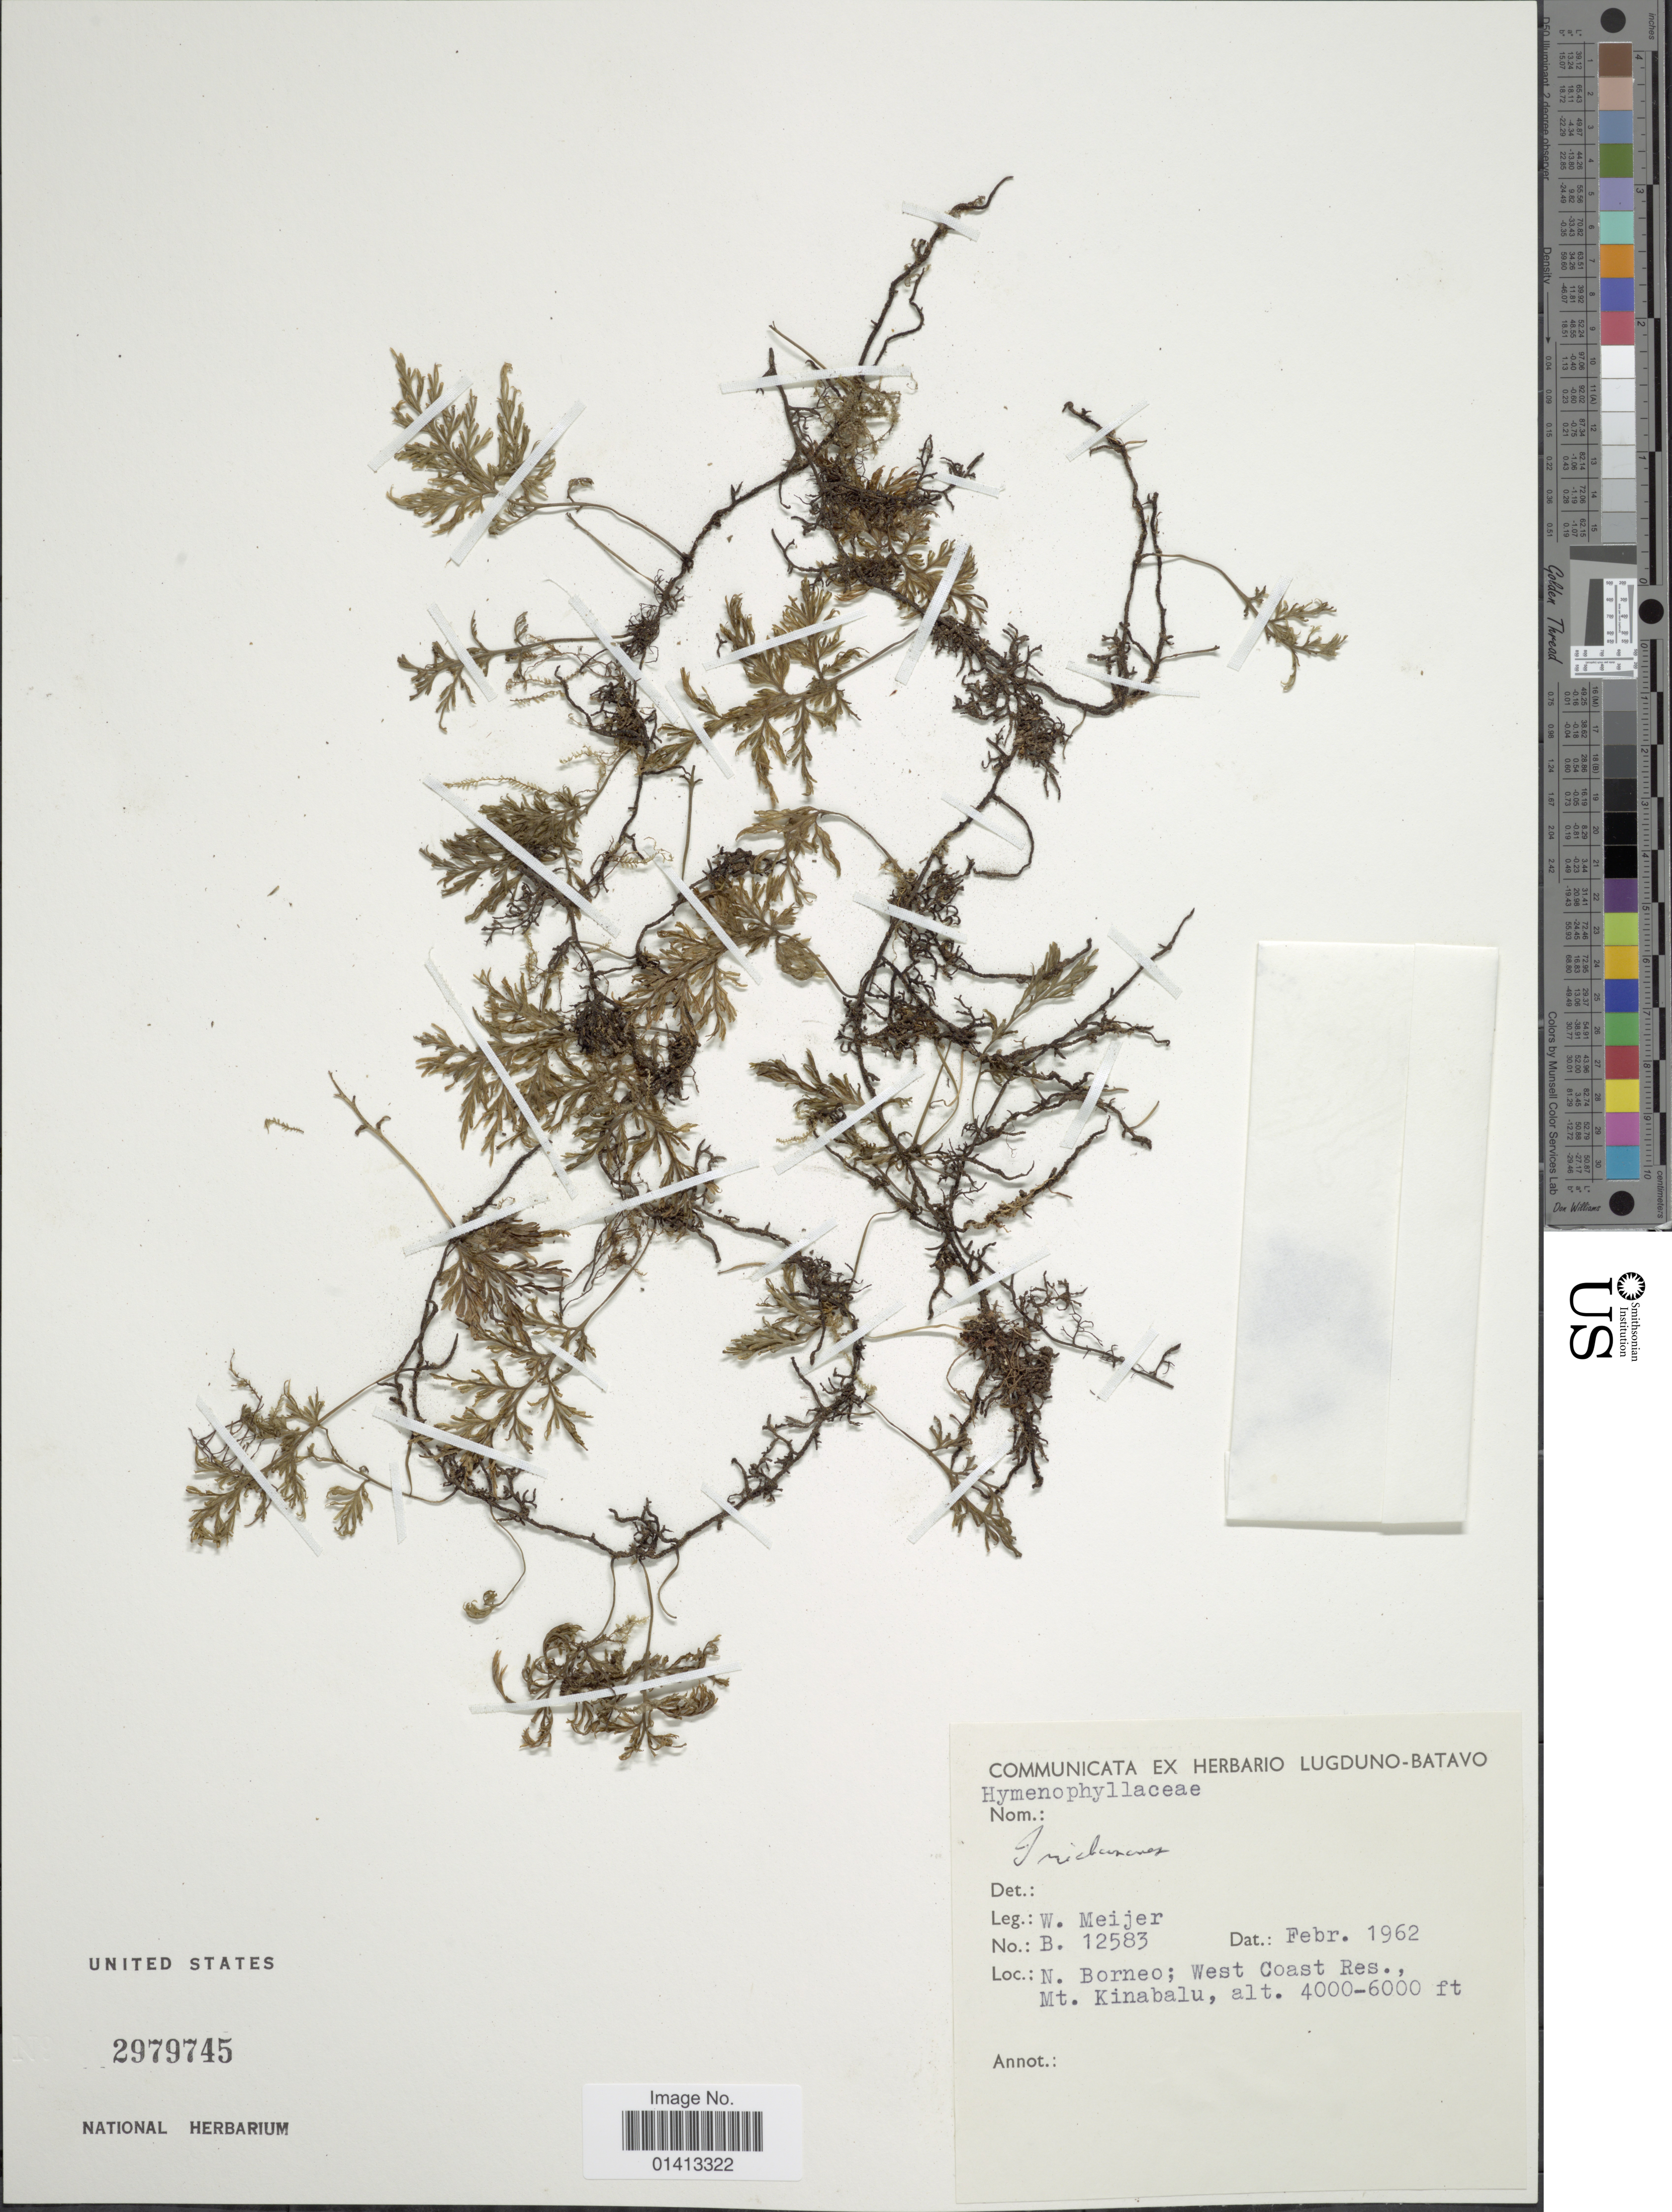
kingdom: Plantae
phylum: Tracheophyta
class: Polypodiopsida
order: Hymenophyllales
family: Hymenophyllaceae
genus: Crepidomanes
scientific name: Crepidomanes sp.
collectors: W. Meijer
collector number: B 12583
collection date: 1962-02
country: Malaysia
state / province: Sabah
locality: N Borneo; West Coast Res., Mt Kinabalu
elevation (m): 1219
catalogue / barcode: US 2979745